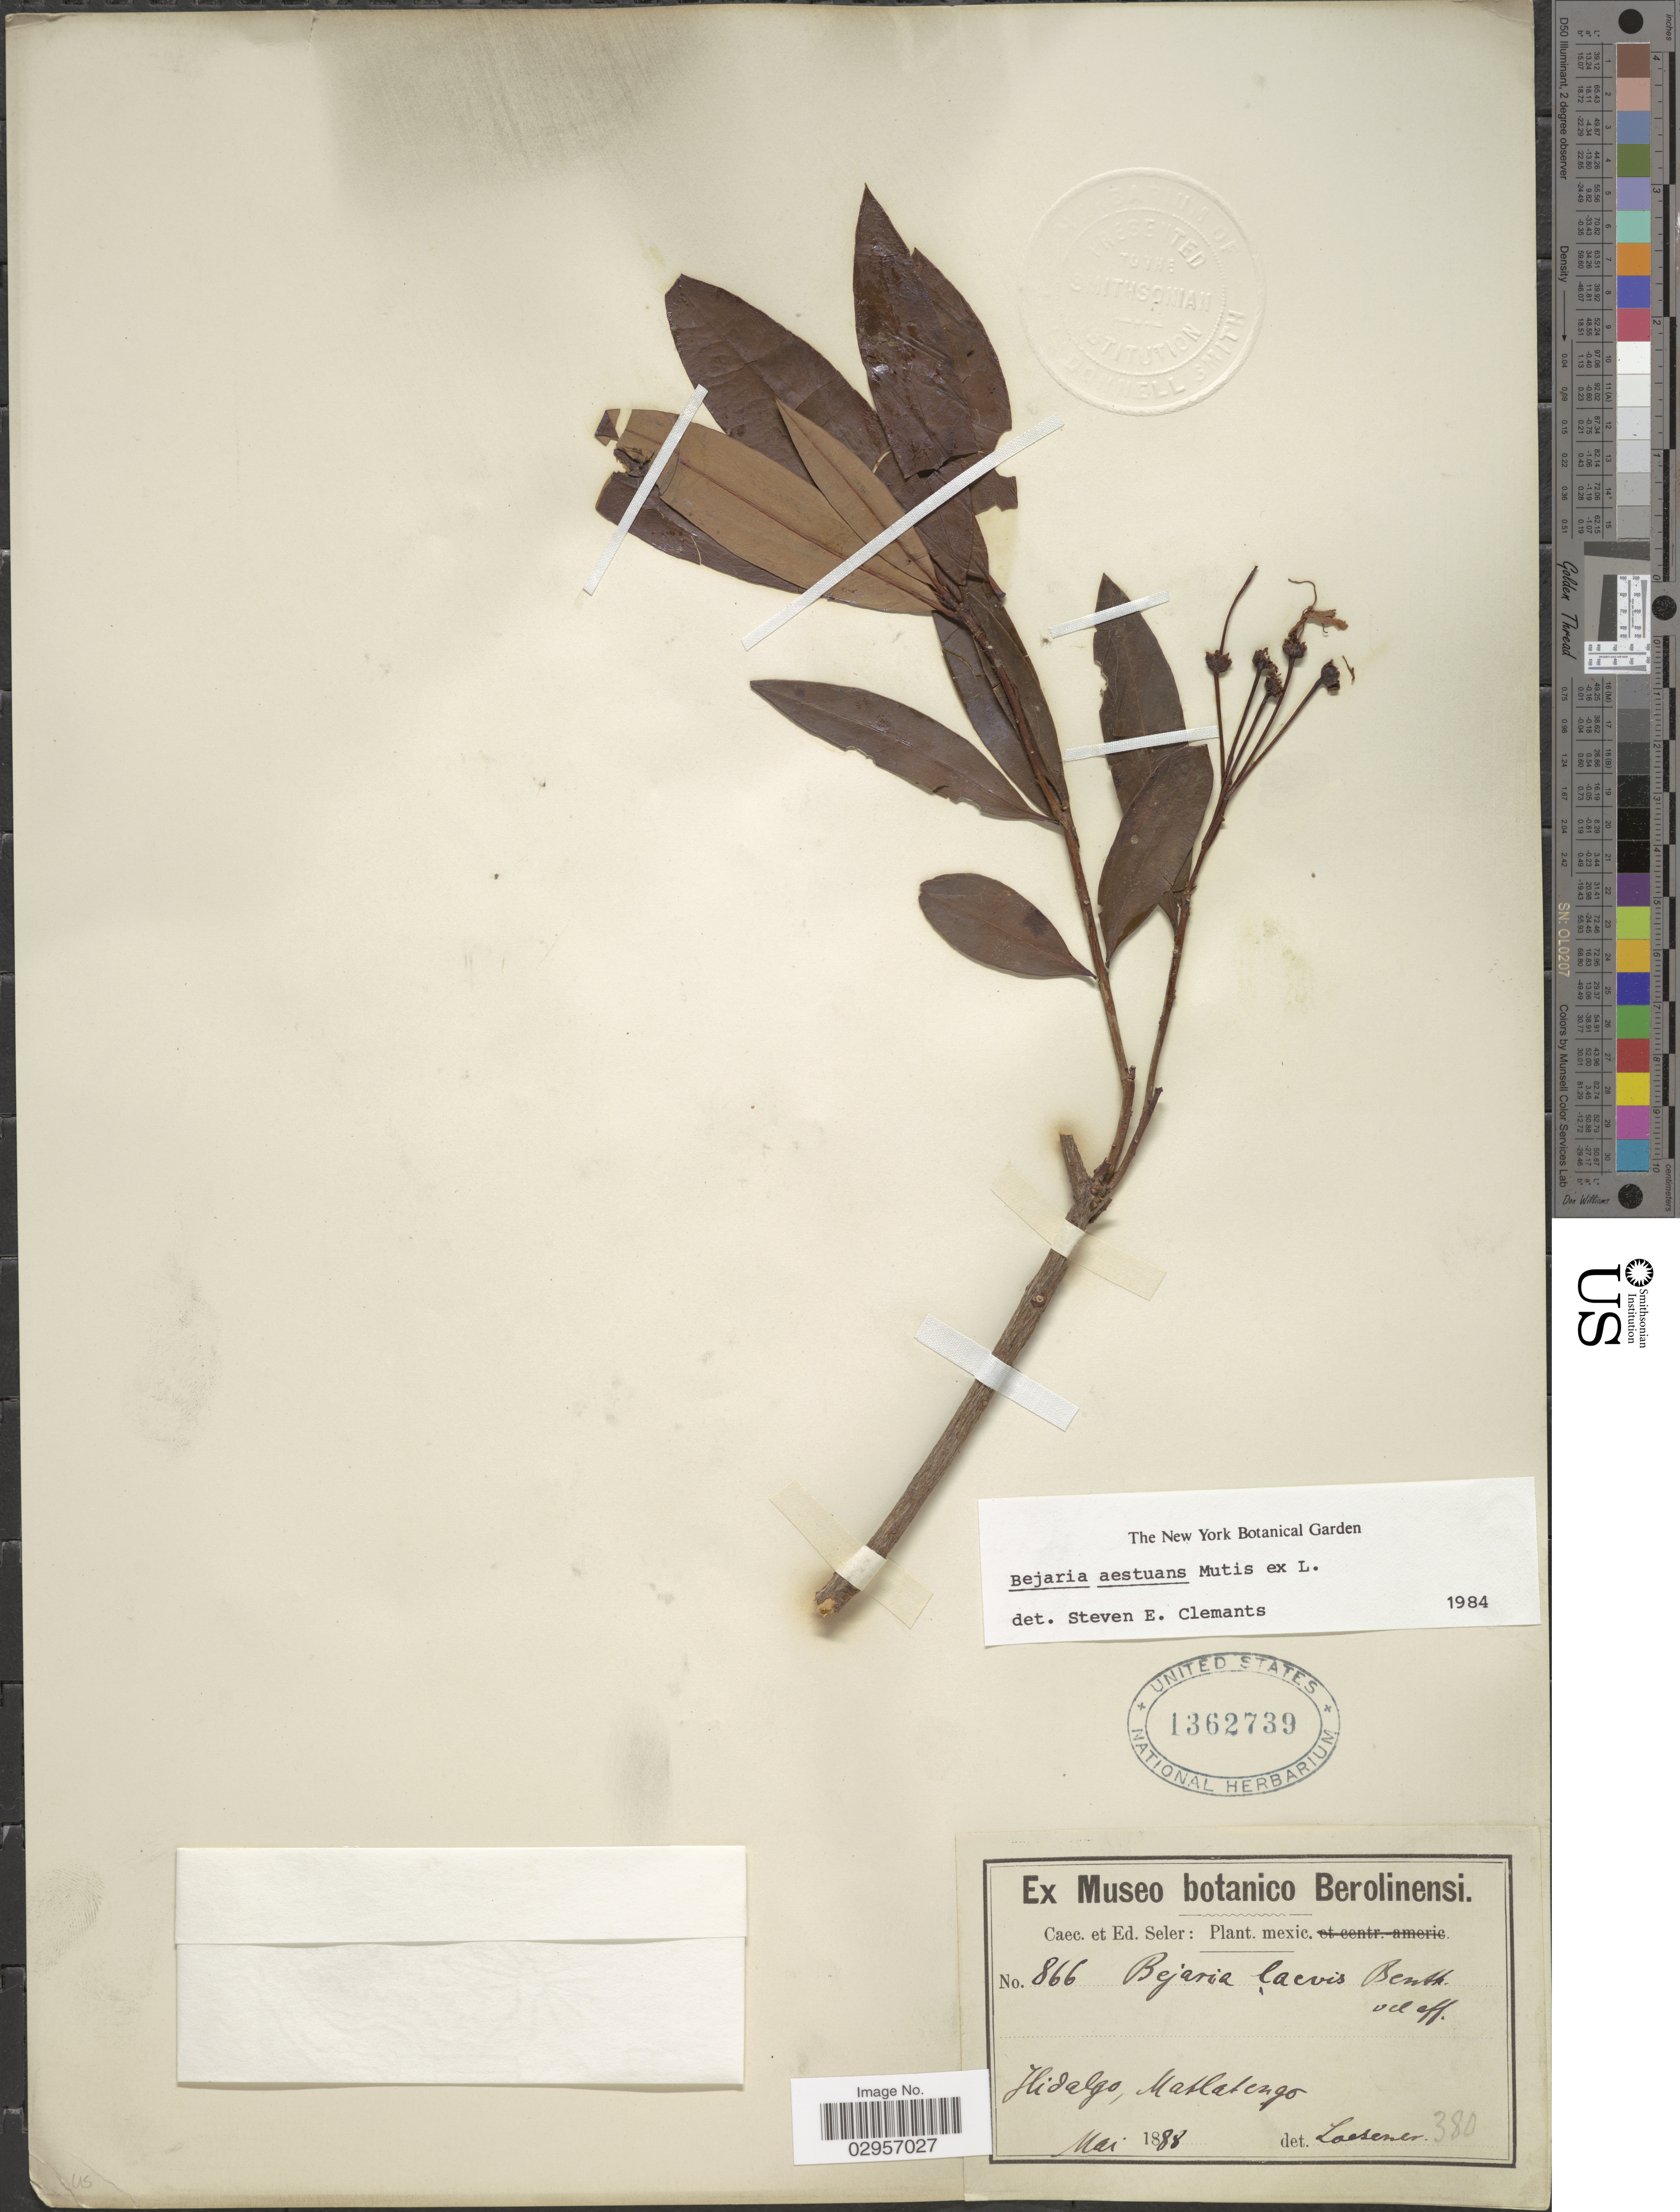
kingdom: Plantae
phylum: Tracheophyta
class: Magnoliopsida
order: Ericales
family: Ericaceae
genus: Befaria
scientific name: Befaria aestuans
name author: Mutis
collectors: ex Caec. et Ed Seler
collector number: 866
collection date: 1888-05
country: Mexico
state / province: Hidalgo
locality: Hidalgo, Matlatengo.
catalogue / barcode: US 1362739